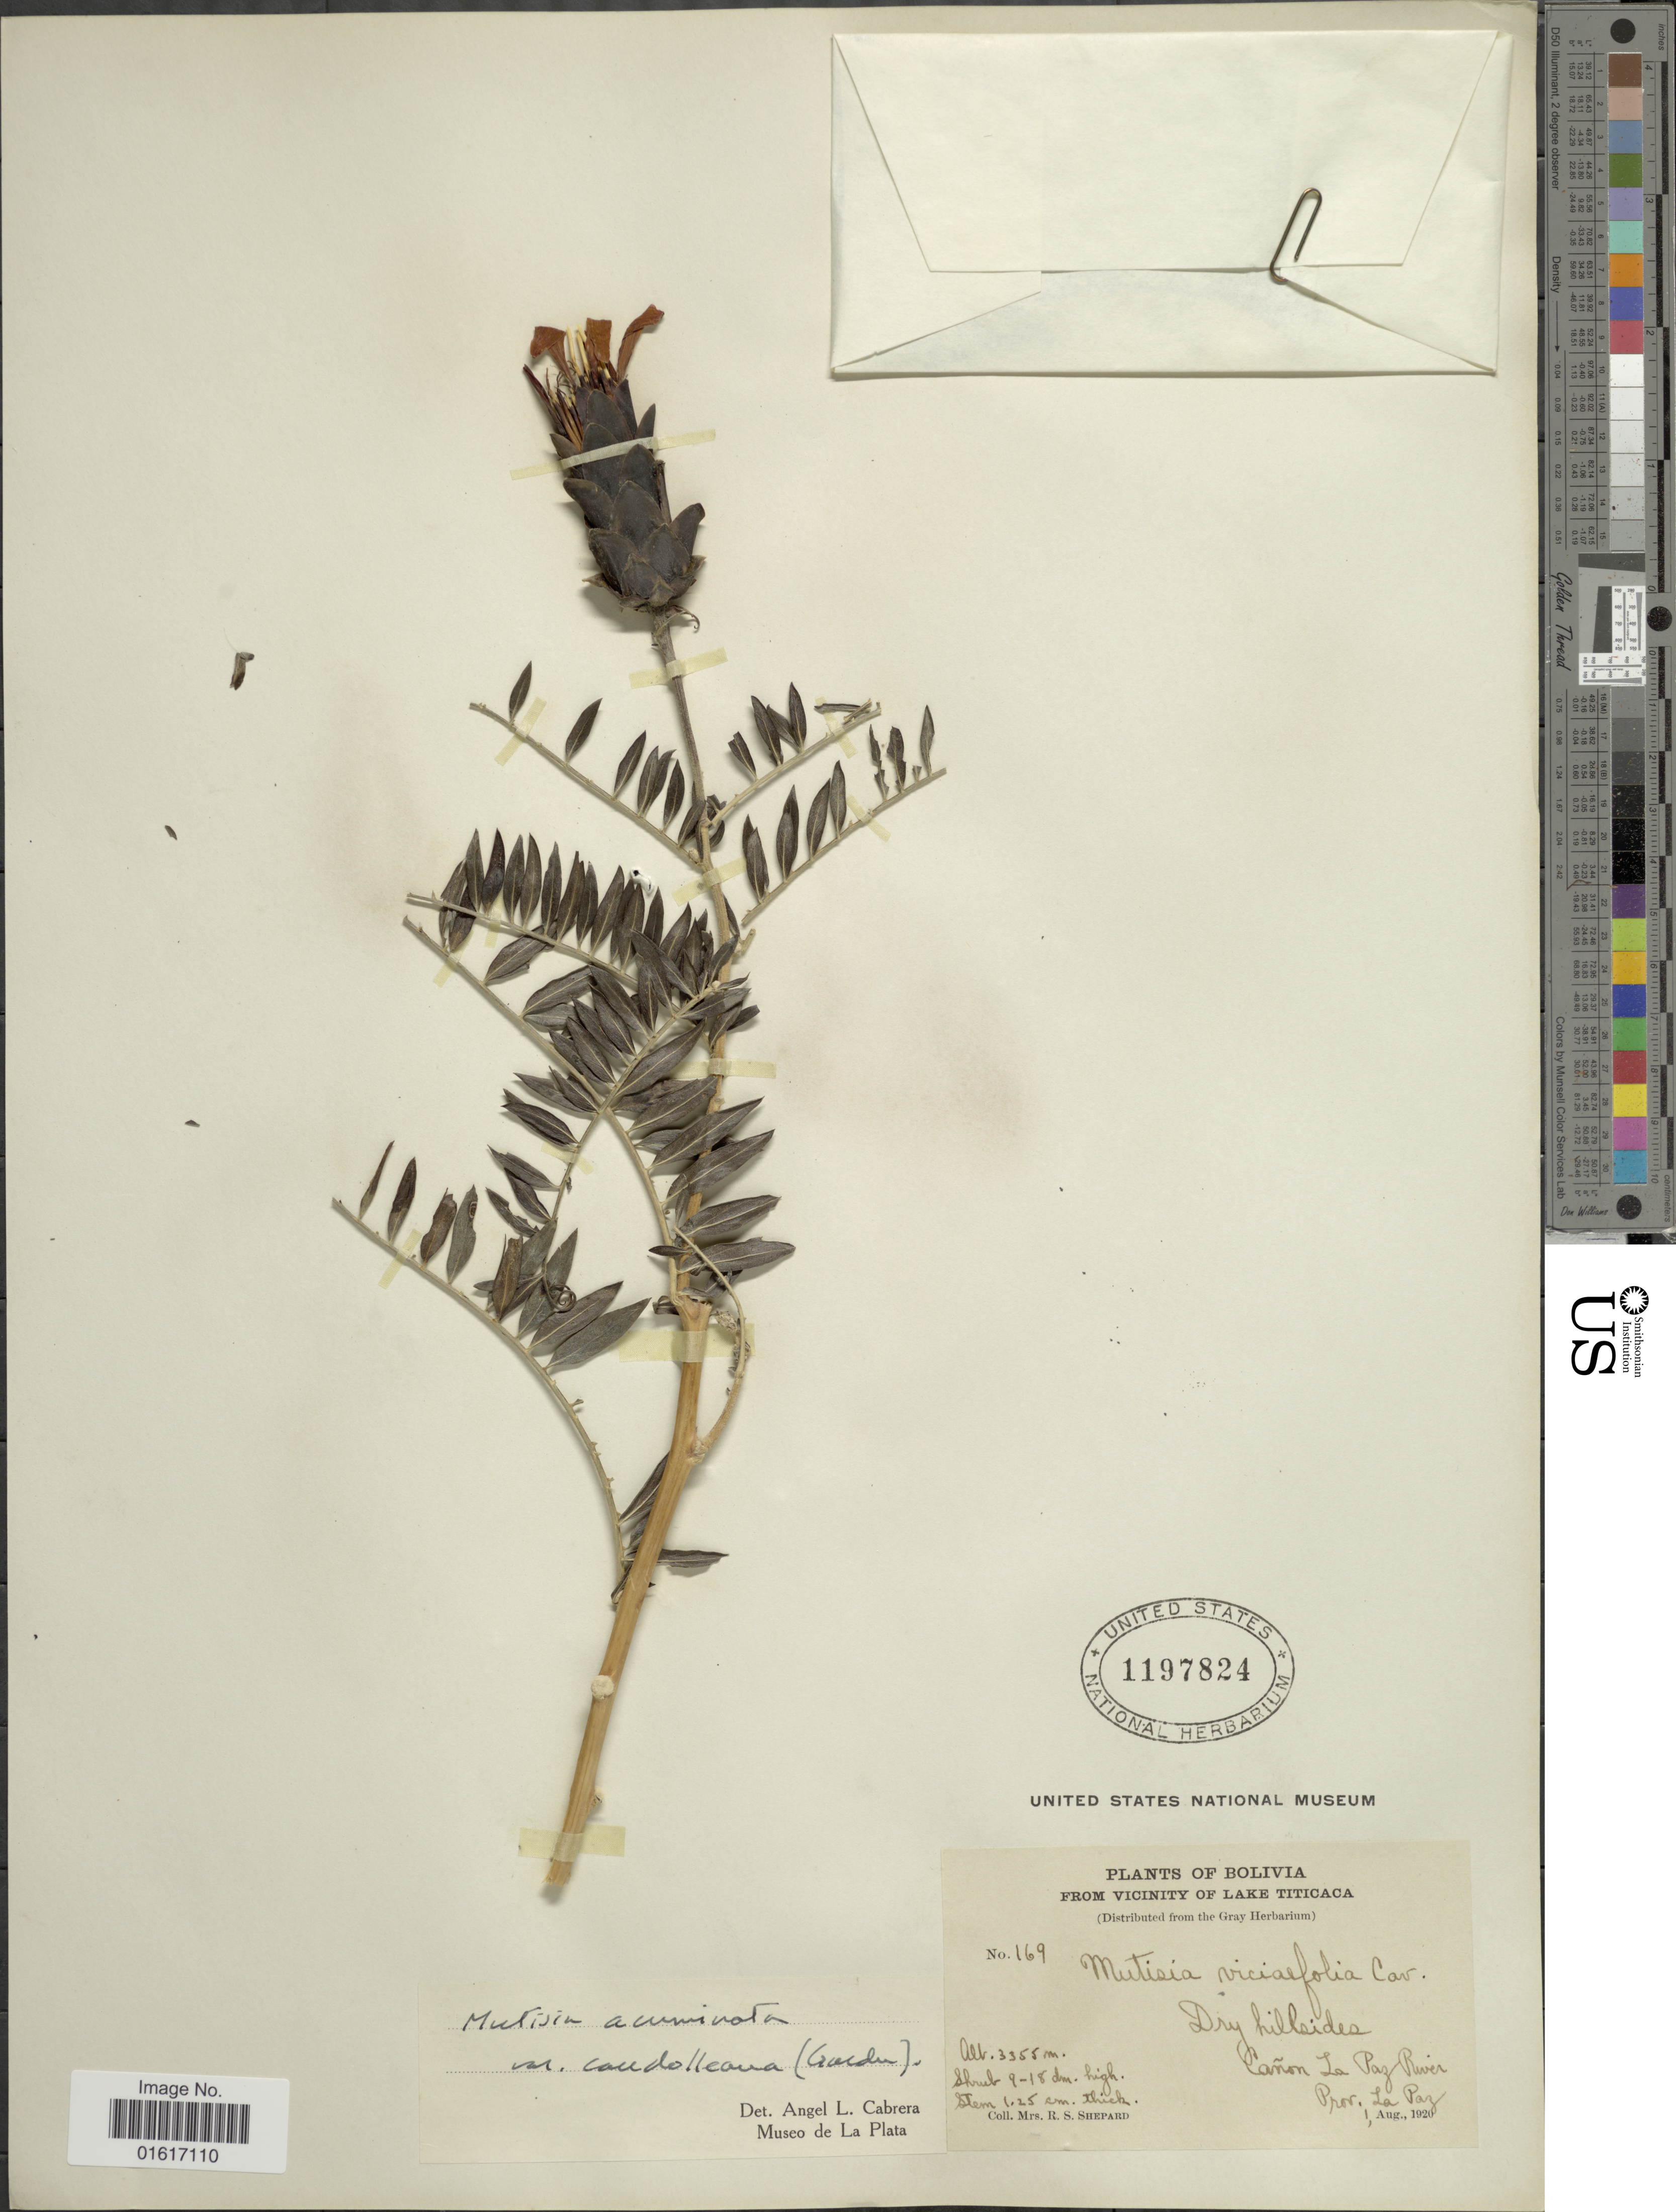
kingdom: Plantae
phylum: Tracheophyta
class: Magnoliopsida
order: Asterales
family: Asteraceae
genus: Mutisia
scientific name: Mutisia acuminata var. candolleana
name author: (Fielding & Gardner) Cabrera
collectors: R. Shepard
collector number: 169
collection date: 1920-08-01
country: Bolivia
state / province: La Paz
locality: Vicinity of Lake Titicaca. Cañon La Paz River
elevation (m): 3355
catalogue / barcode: US 1197824